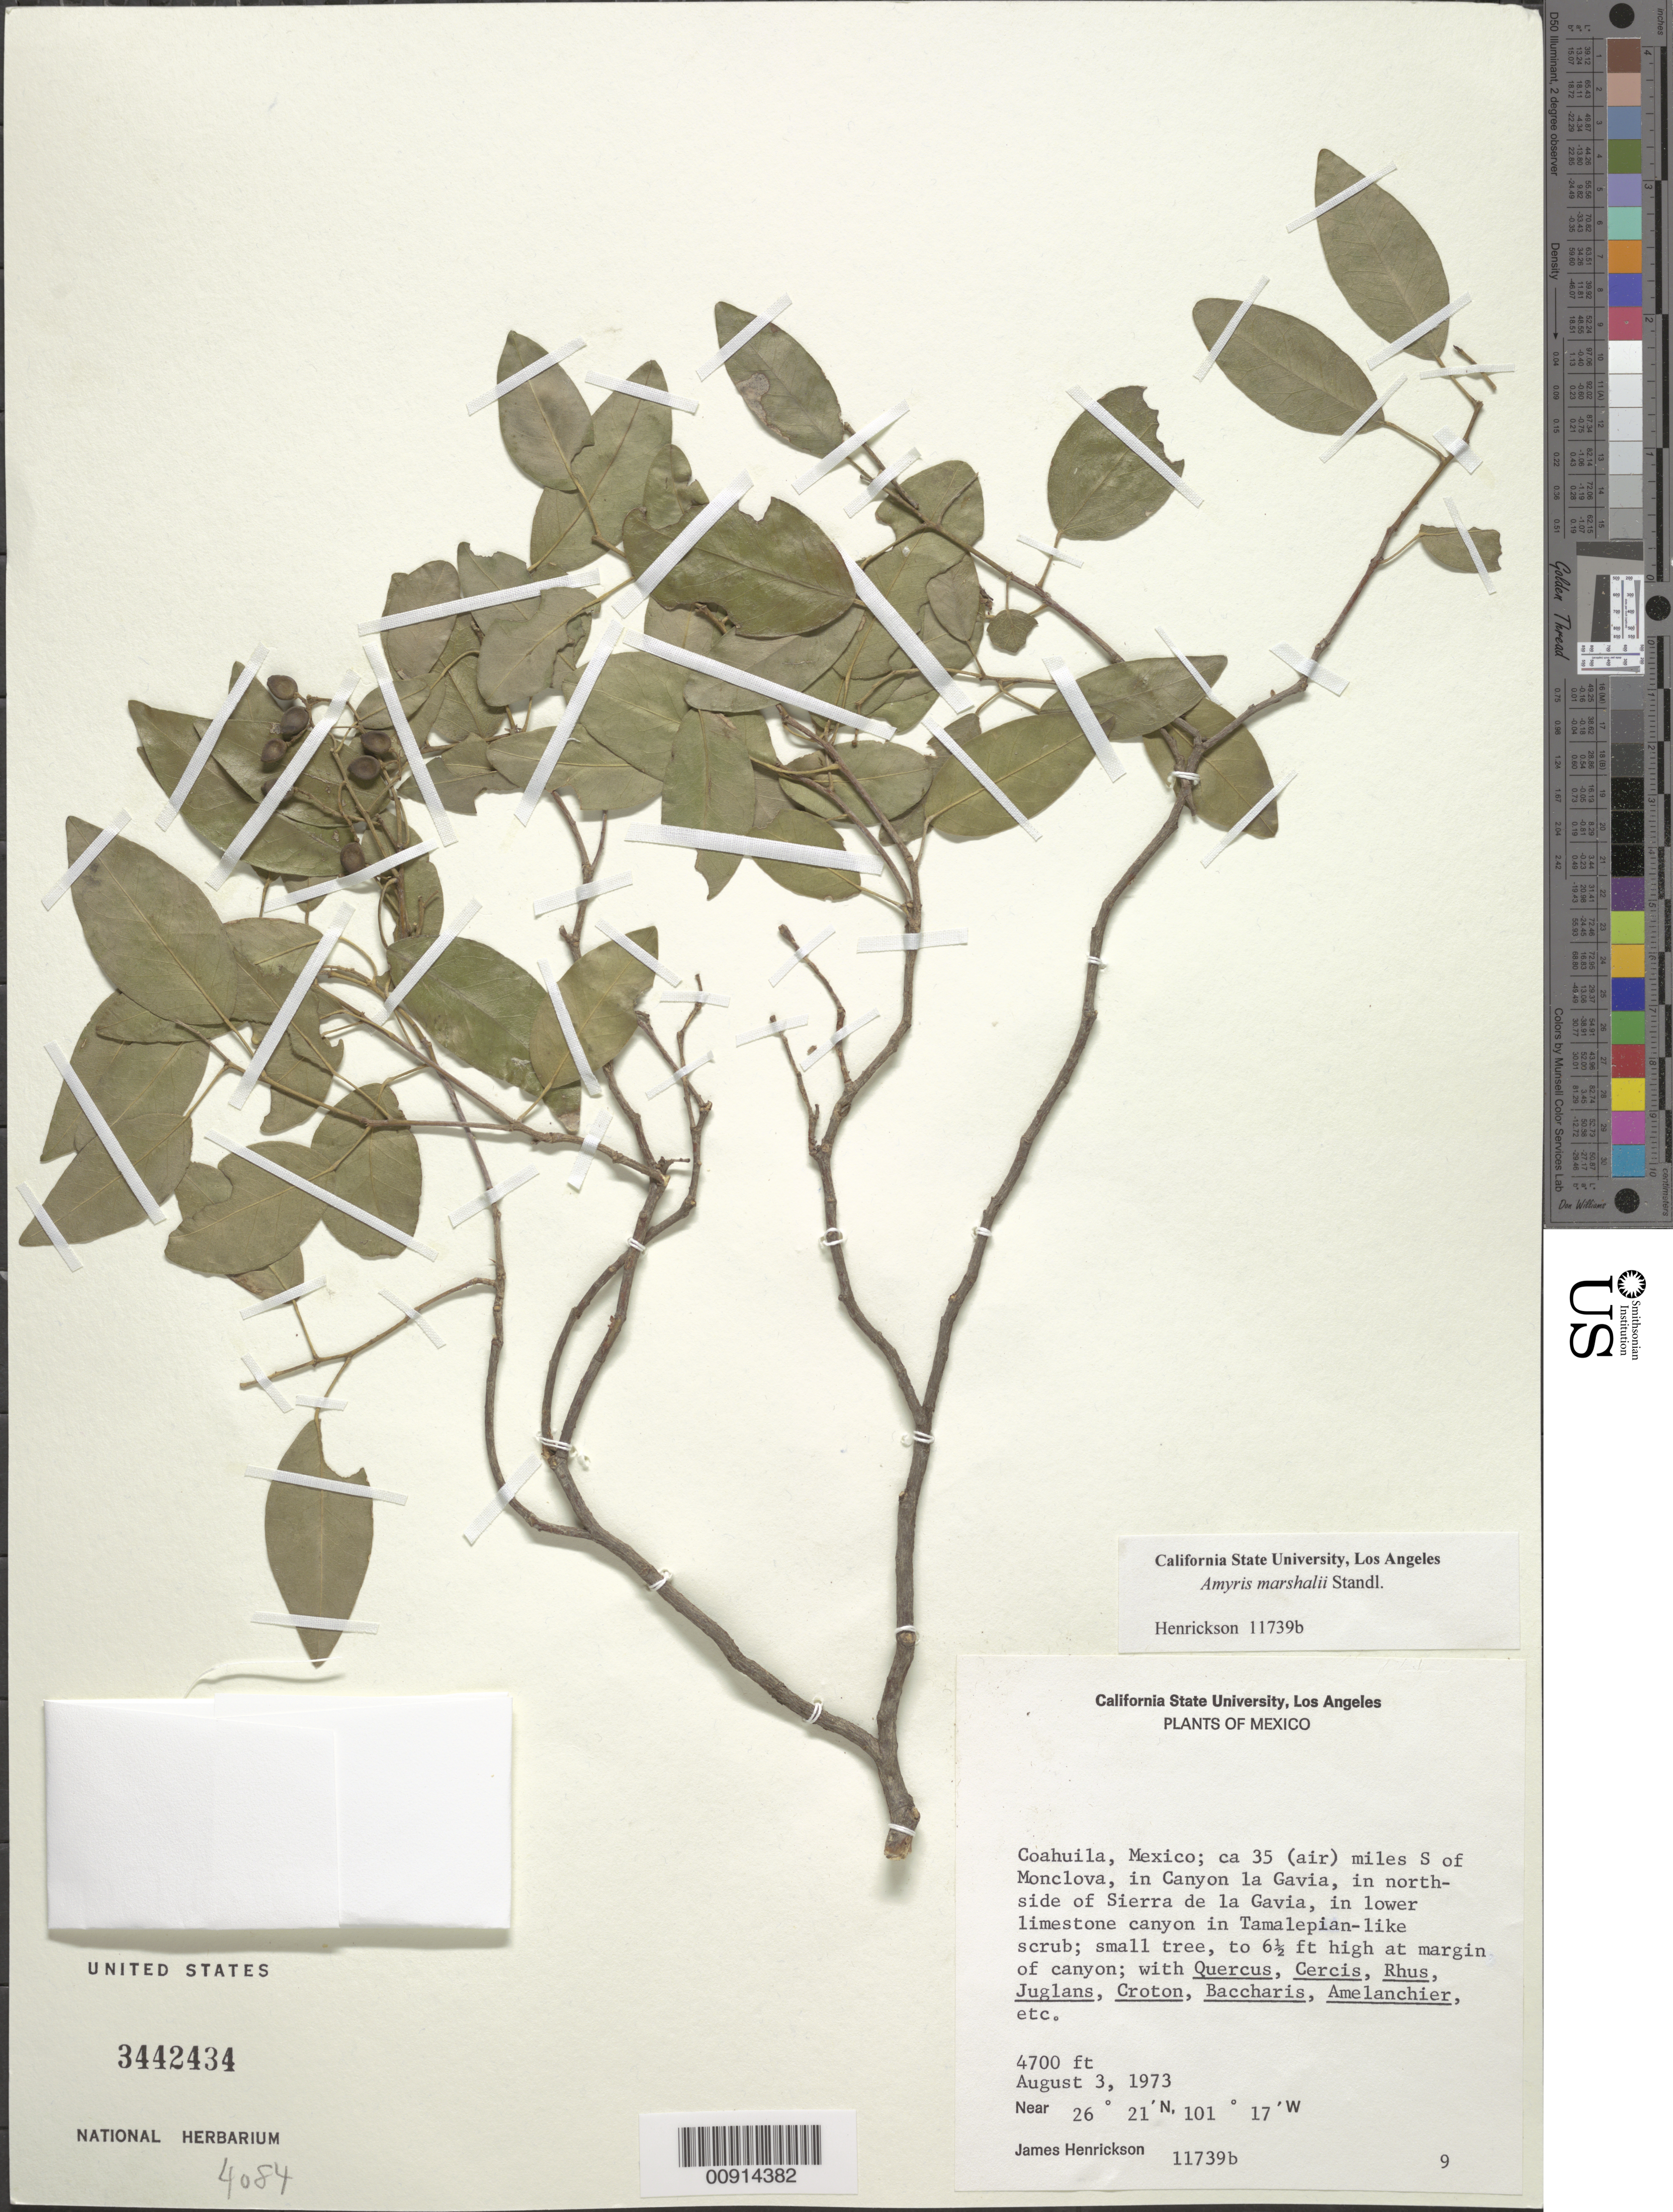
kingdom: Plantae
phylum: Tracheophyta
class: Magnoliopsida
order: Sapindales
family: Rutaceae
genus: Amyris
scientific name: Amyris marshii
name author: Standl.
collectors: J. Henrickson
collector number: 11739 b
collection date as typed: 03 Aug 1973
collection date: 1973-08-03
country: Mexico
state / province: Coahuila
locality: Coahuila: ca. 35 (air) miles S of Monclova, in Canyon la Gavia, in north side of Sierra de la Gavia.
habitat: In lower limestone canyon in Tamalepian-like scrub. At margin of canyon; with Quercus, Cercis, Rhus, Juglans, Croton, ..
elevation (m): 1433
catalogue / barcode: US 3442434